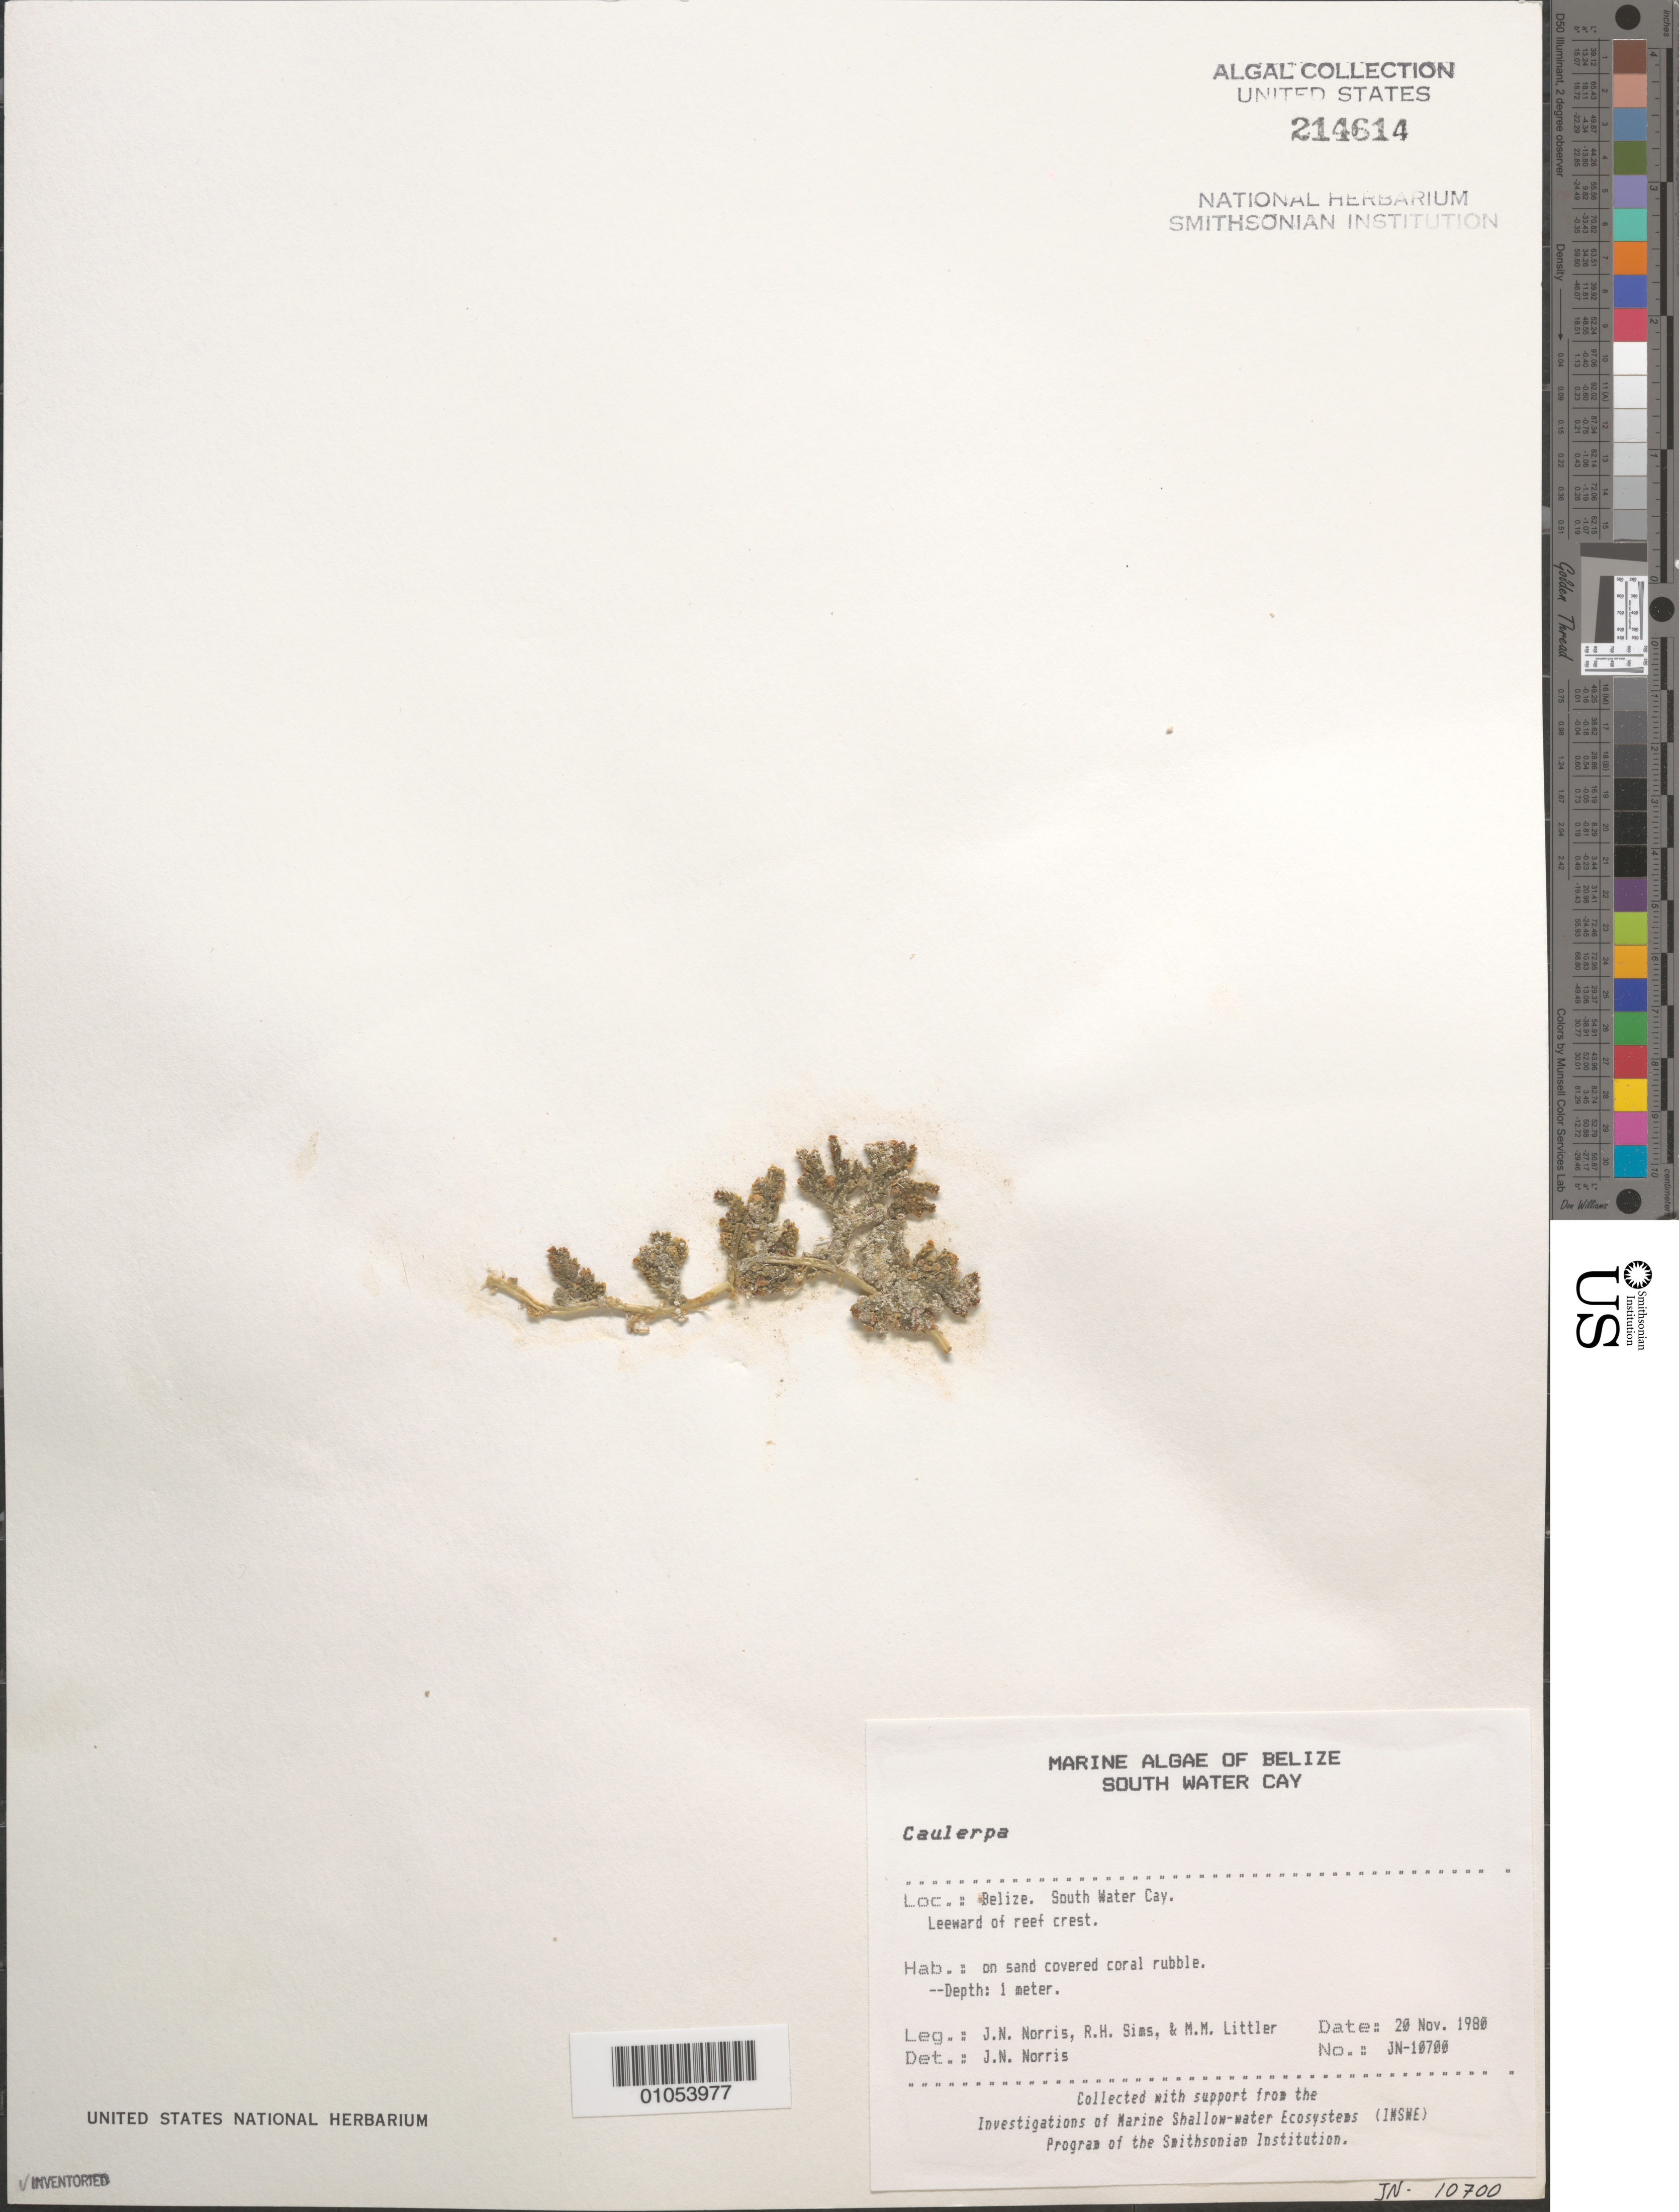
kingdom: Plantae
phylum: Chlorophyta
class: Ulvophyceae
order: Bryopsidales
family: Caulerpaceae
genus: Caulerpa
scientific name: Caulerpa sp.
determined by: Norris, James N.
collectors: J. N. Norris, R. H. Sims & M. M. Littler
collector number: JN-10700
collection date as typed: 20 Nov 1980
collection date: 1980-11-20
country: Belize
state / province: Stann Creek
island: South Water Cay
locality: Leeward of reef crest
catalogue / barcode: US 214614